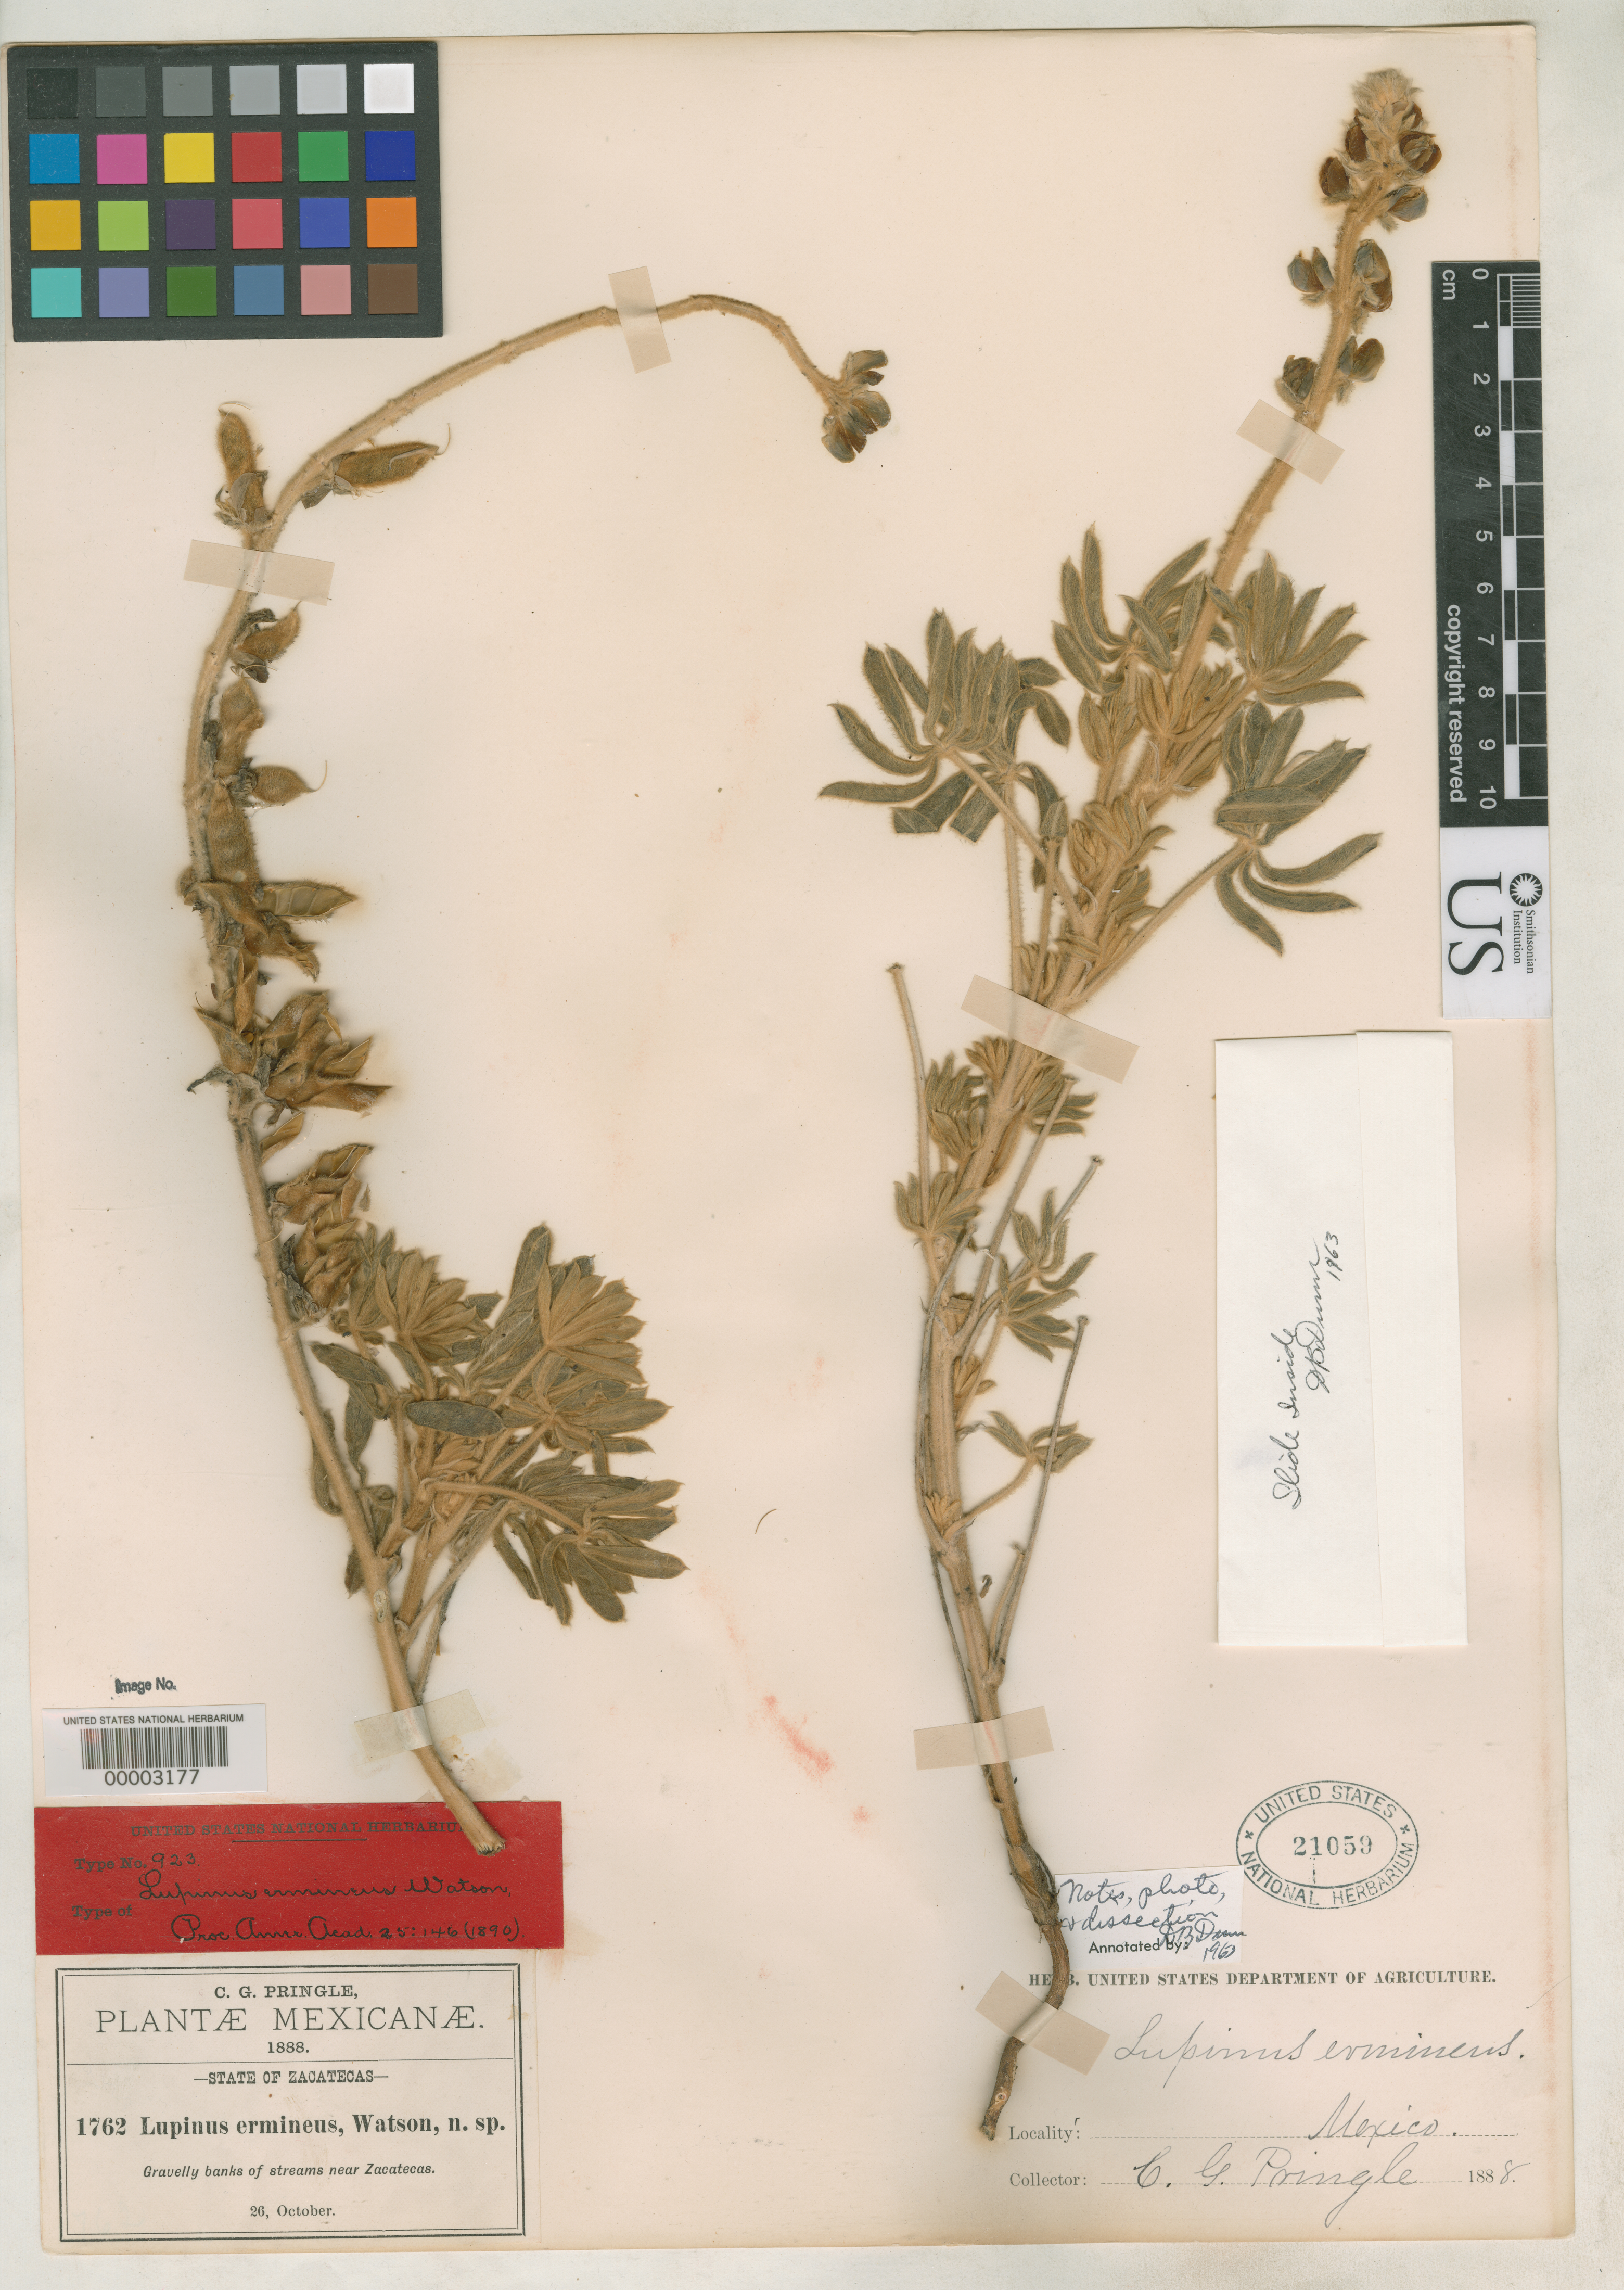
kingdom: Plantae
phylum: Tracheophyta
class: Magnoliopsida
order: Fabales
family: Fabaceae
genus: Lupinus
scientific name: Lupinus ermineus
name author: S. Watson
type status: Isotype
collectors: C. G. Pringle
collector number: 1762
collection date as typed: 26 Oct 1888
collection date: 1888-10-26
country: Mexico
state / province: Zacatecas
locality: Near Zacatecas.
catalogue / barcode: US 21059